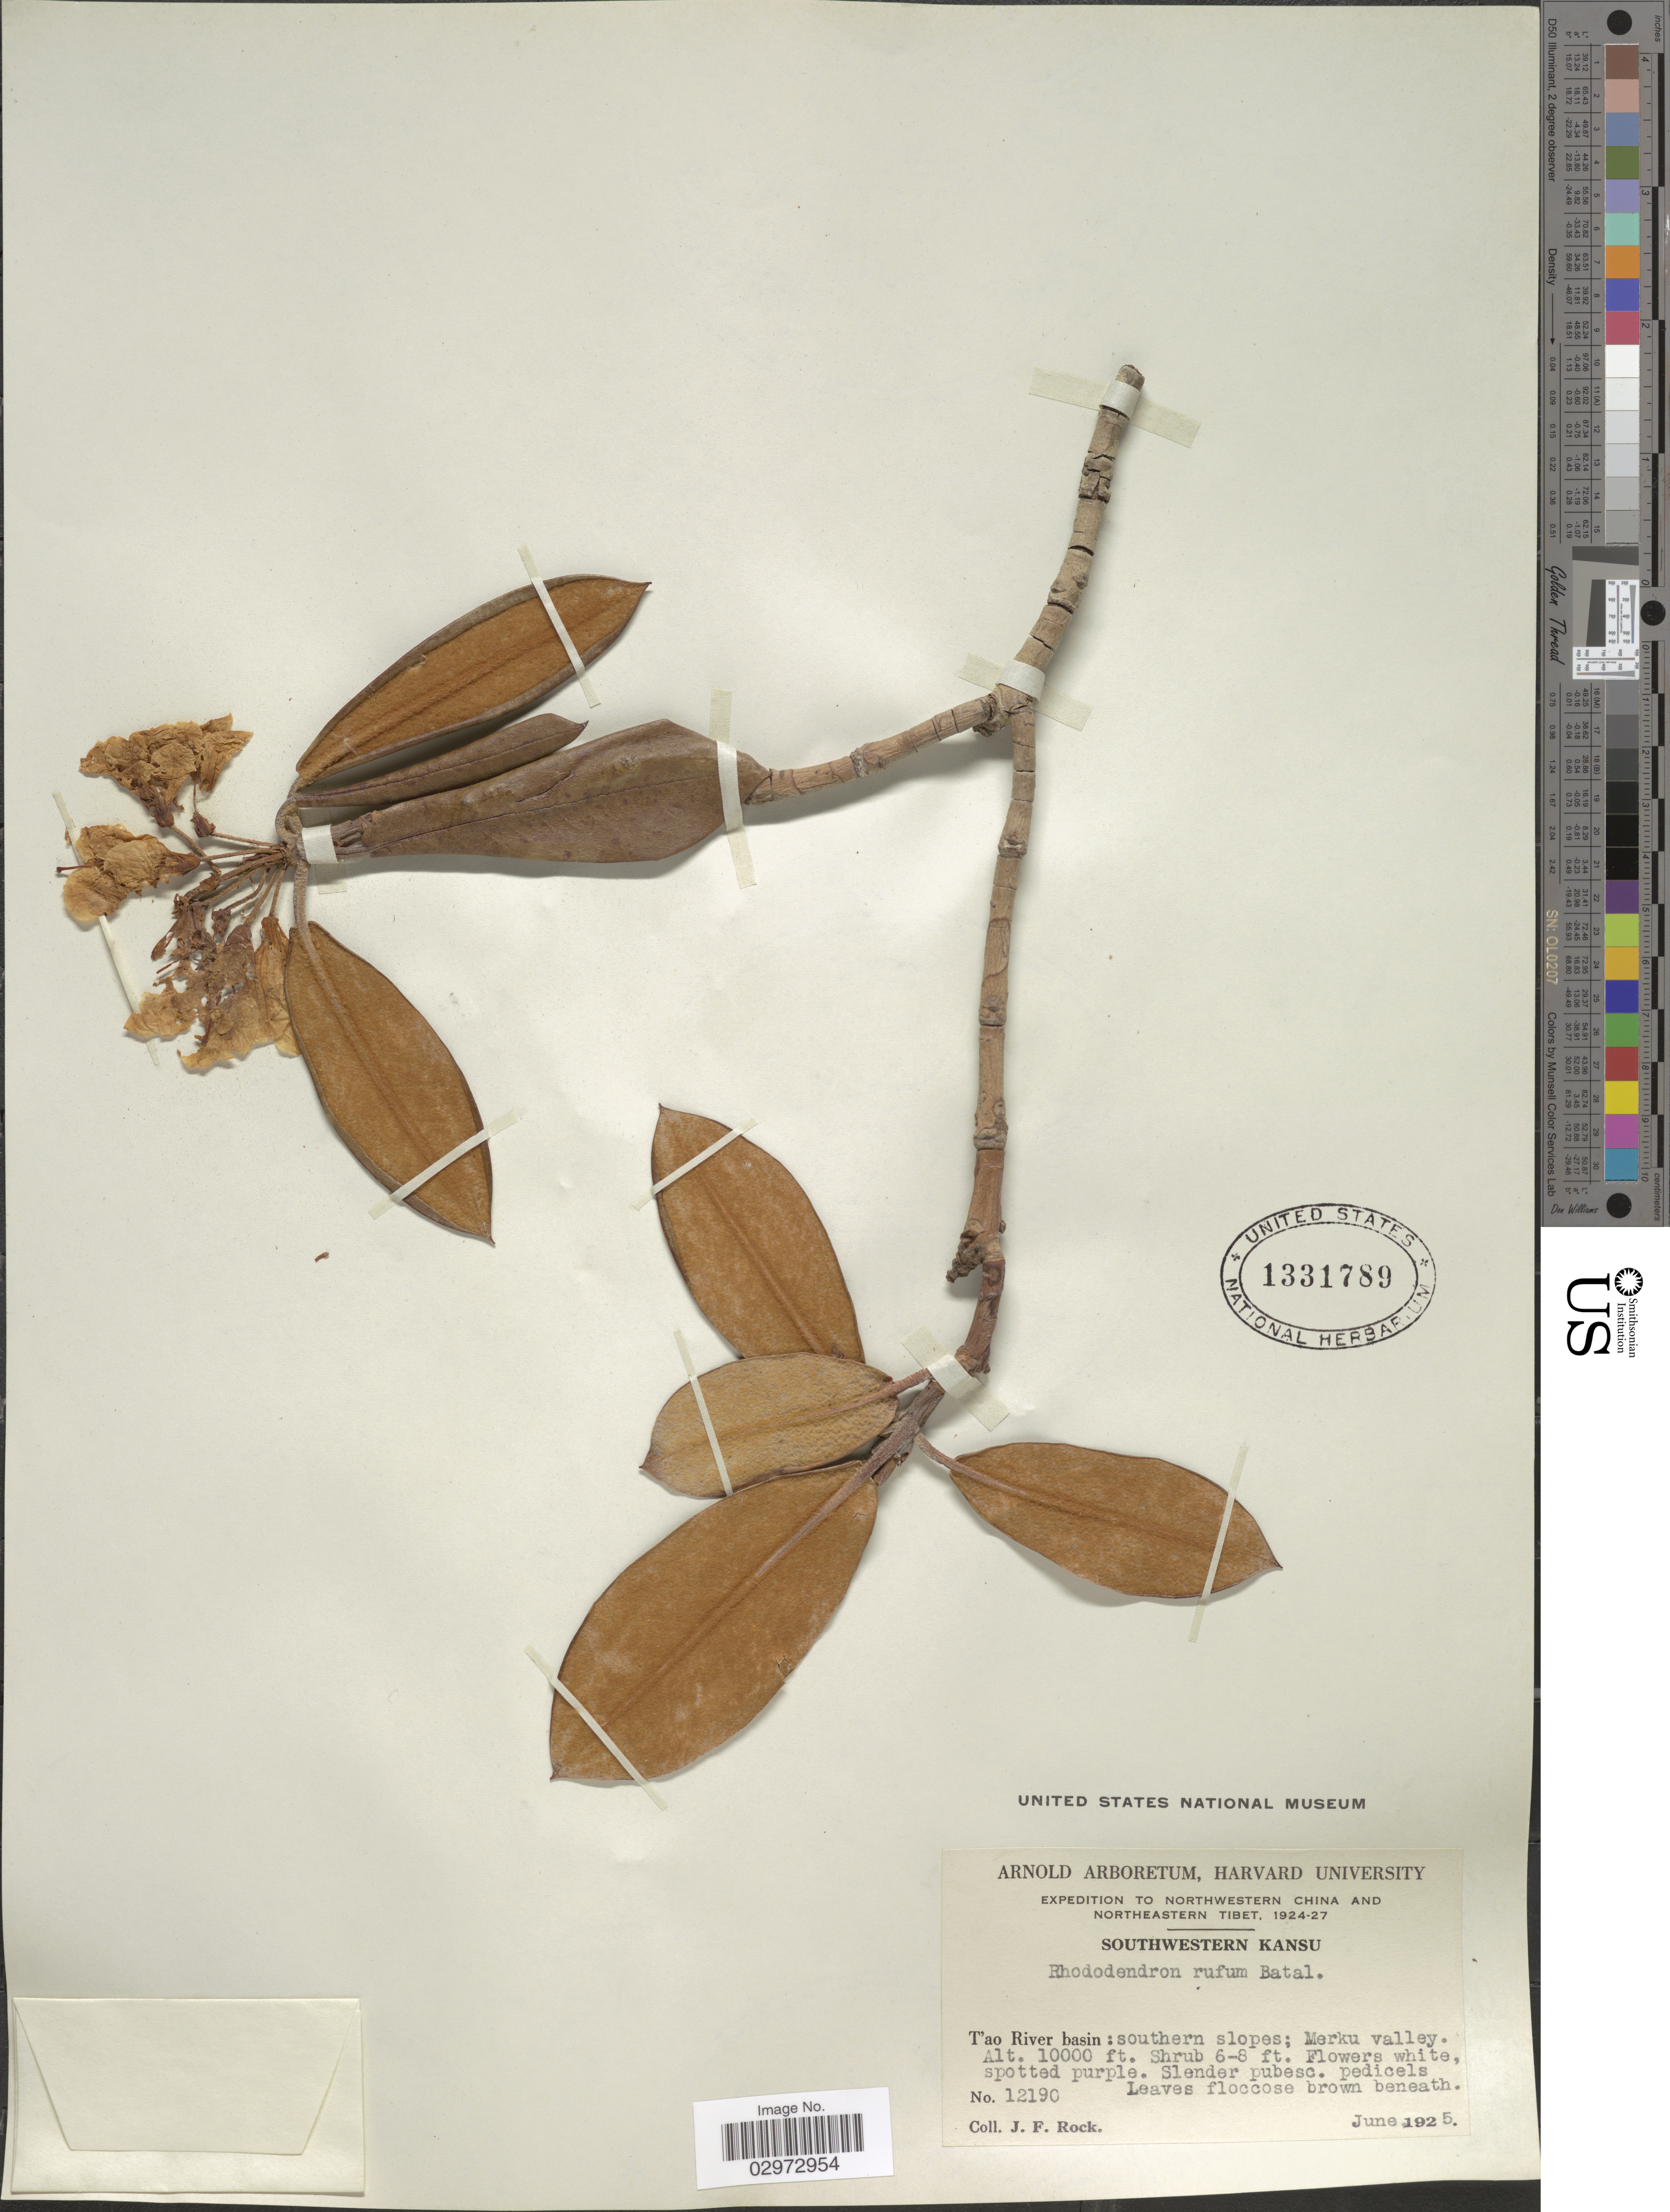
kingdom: Plantae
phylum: Tracheophyta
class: Magnoliopsida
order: Ericales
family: Ericaceae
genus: Rhododendron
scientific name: Rhododendron rufum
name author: Batalin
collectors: J. Rock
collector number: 12190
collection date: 1925-06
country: China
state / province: Gansu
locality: Northwestern China, Southwestern Kansu, T'ao River basin, southern slopes, Merku valley.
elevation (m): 3048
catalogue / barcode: US 1331789